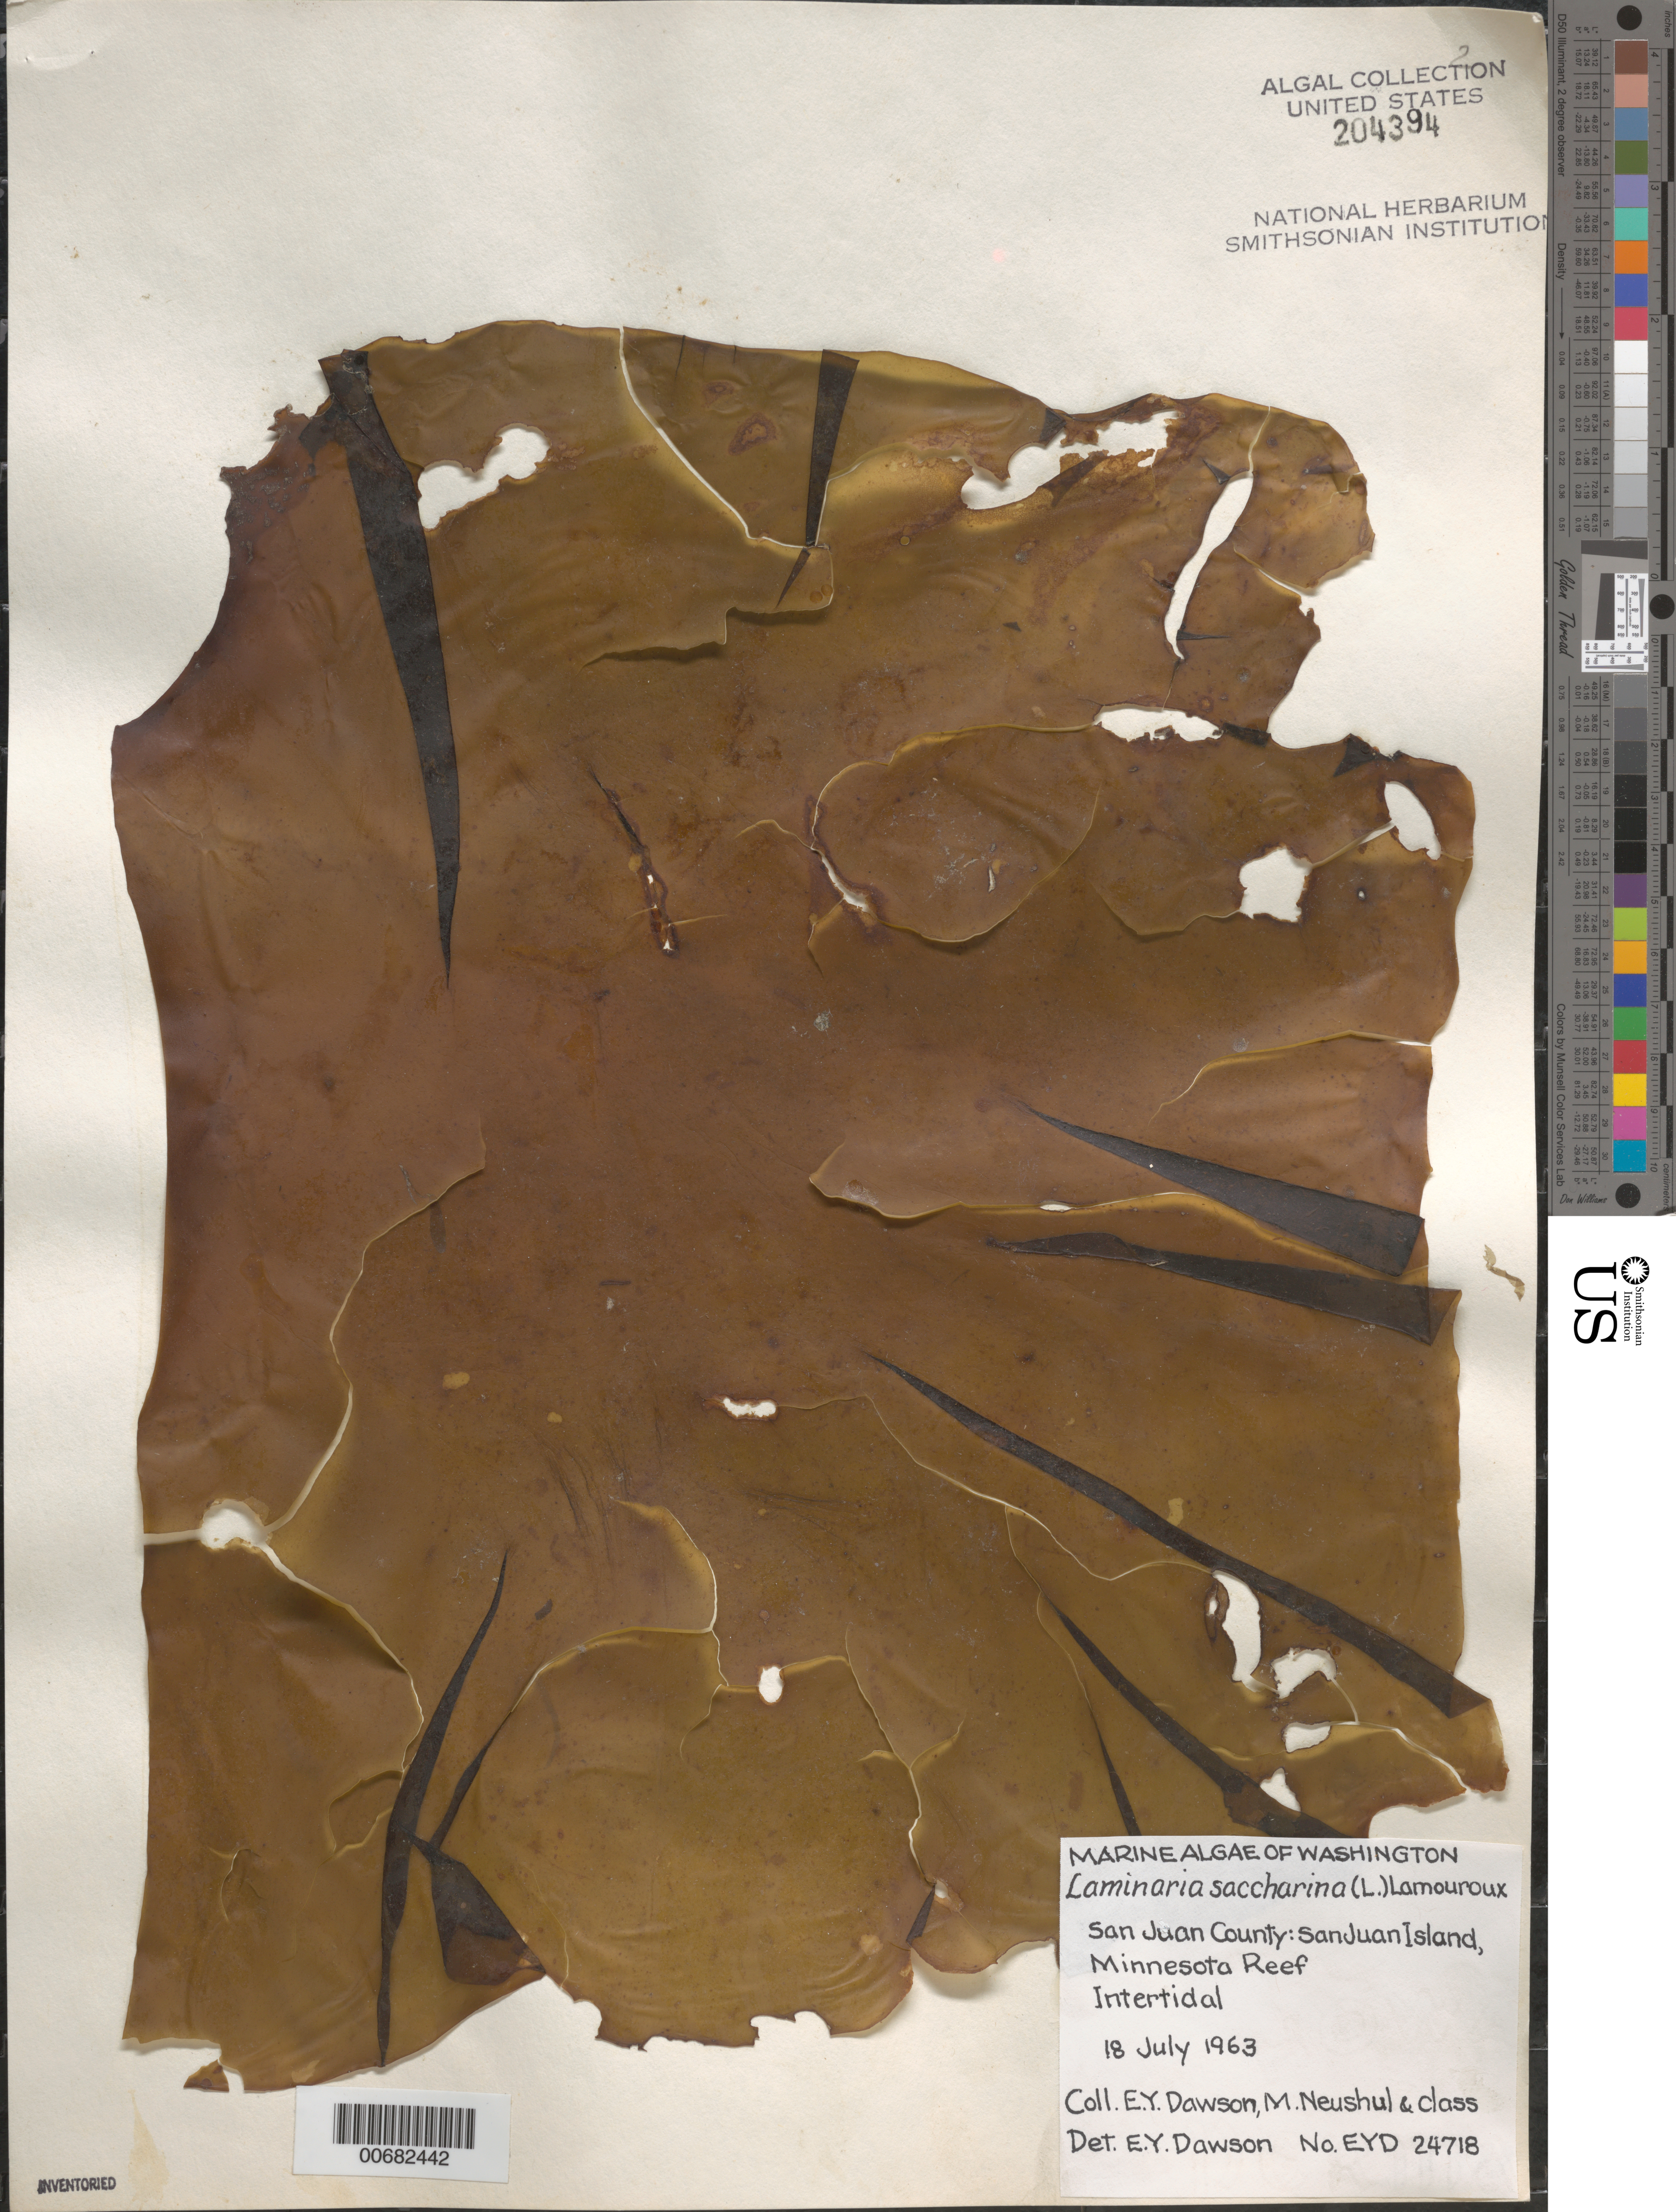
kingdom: Chromista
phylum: Ochrophyta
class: Phaeophyceae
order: Laminariales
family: Laminariaceae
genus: Saccharina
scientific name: Saccharina latissima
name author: C.E. Lane et al.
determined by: Algae name updating Project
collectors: E. Y. Dawson, M. Neushul & Algae Class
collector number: EYD 24718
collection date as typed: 18 Jul 1963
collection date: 1963-07-18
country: United States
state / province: Washington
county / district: San Juan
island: San Juan Island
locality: Minnesota Reef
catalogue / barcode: US 204394